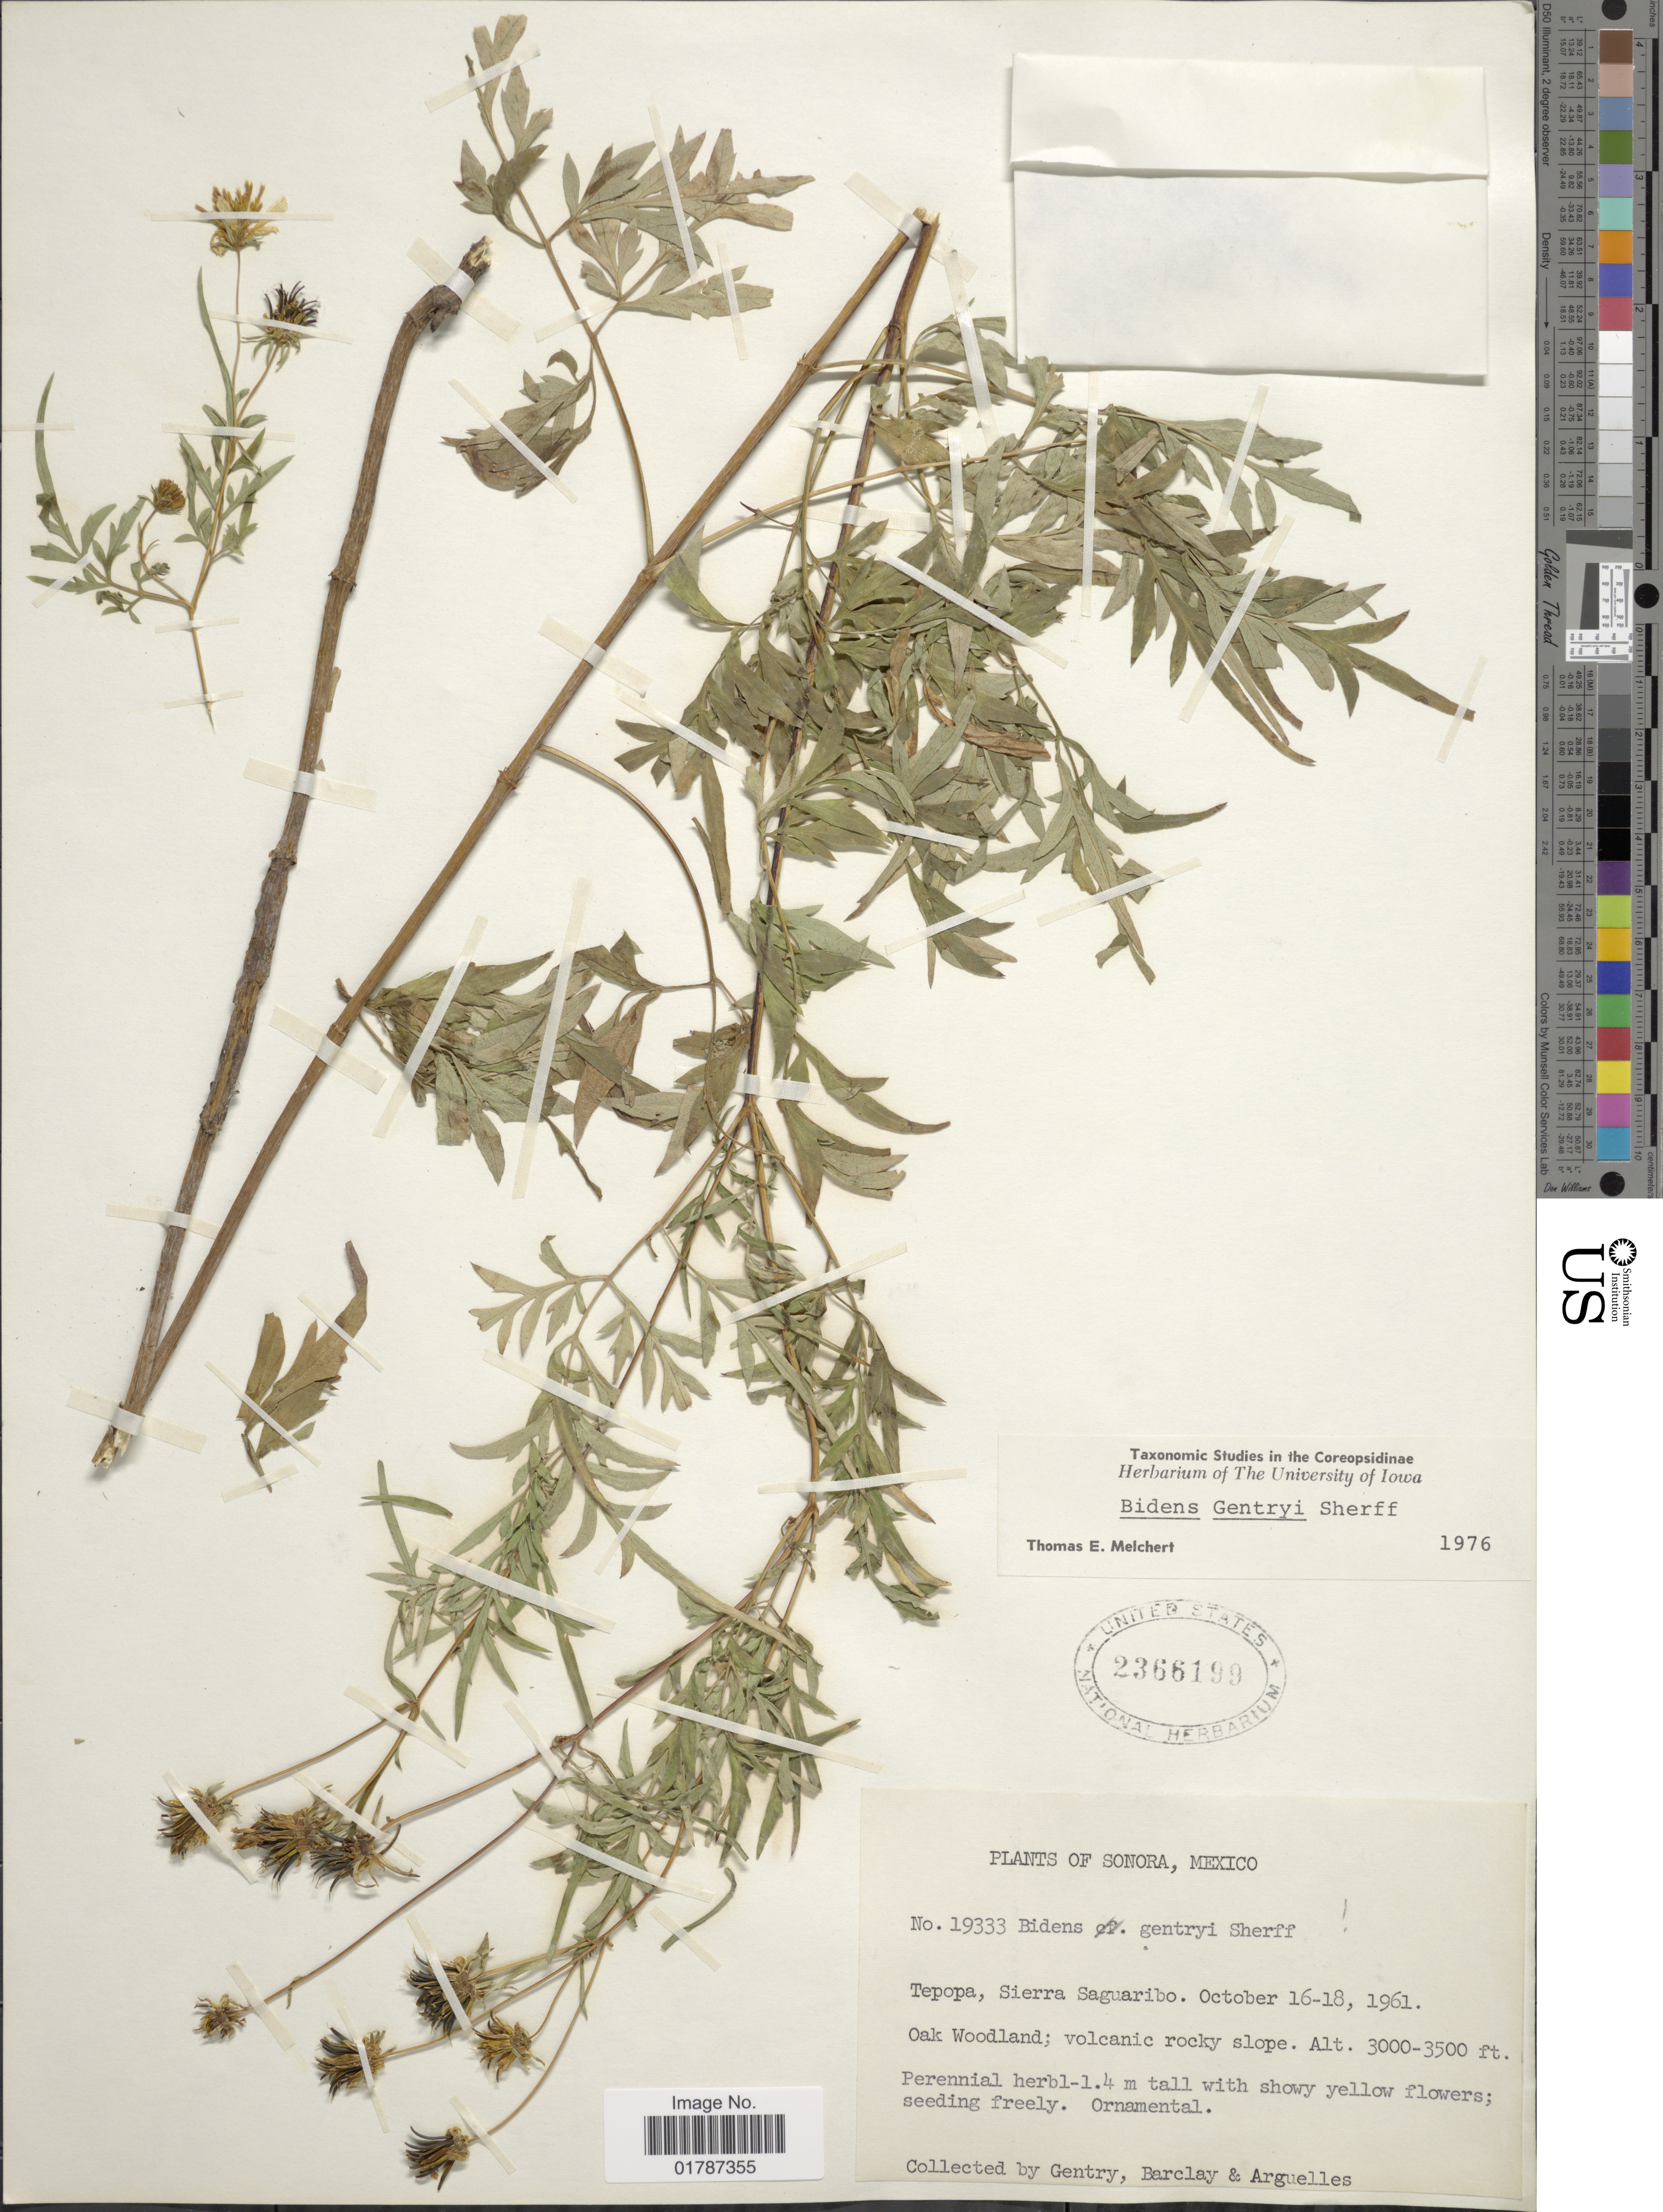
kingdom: Plantae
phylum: Tracheophyta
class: Magnoliopsida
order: Asterales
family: Asteraceae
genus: Bidens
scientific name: Bidens gentryi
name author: Sherff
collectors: Gentry, --, -- Barclay & Arguelles, --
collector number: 19333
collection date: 1961-10-16/1961-10-18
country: Mexico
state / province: Sonora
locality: Sonora, Mexico, Tepopa, Sierra Saguaribo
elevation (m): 914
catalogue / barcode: US 2366199